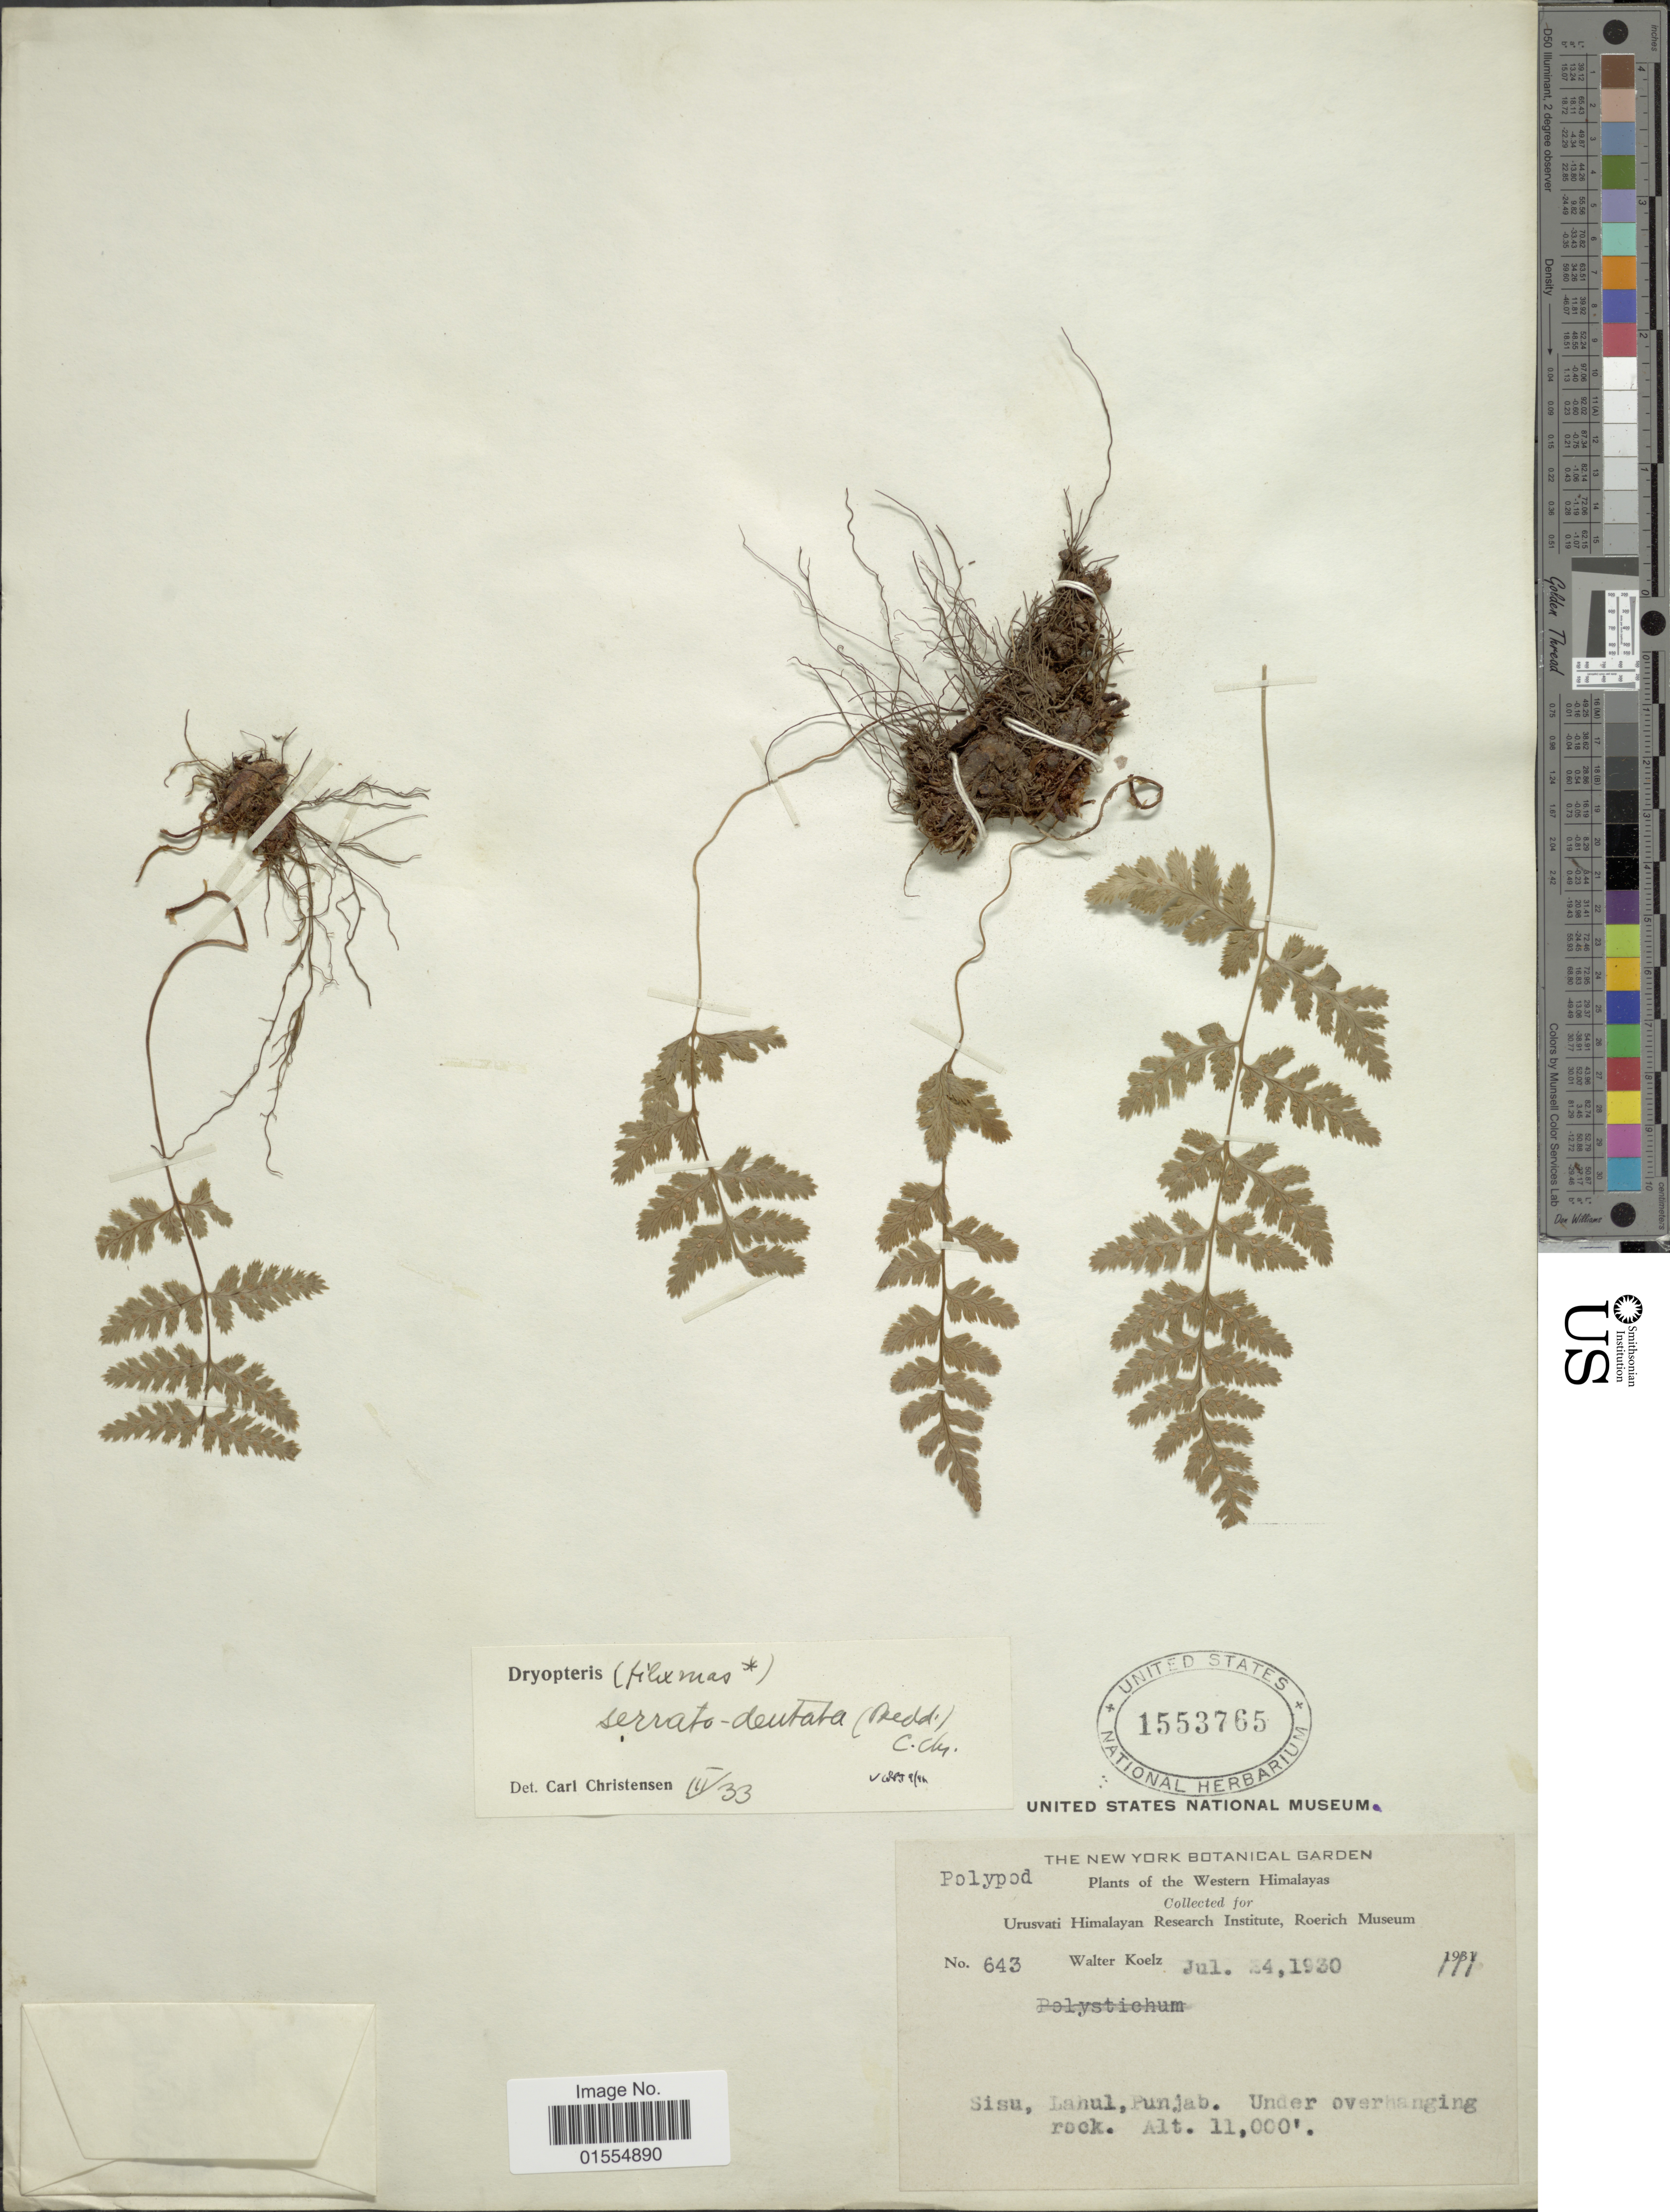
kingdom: Plantae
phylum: Tracheophyta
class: Polypodiopsida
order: Polypodiales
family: Dryopteridaceae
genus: Dryopteris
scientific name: Dryopteris serratodentata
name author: (Bedd.) Hayata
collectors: W. N. Koelz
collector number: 643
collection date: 1930-07-24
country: India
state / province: Punjab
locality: Western Himalayas, Sisu, Lahul, Punjab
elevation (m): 3353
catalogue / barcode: US 1553765